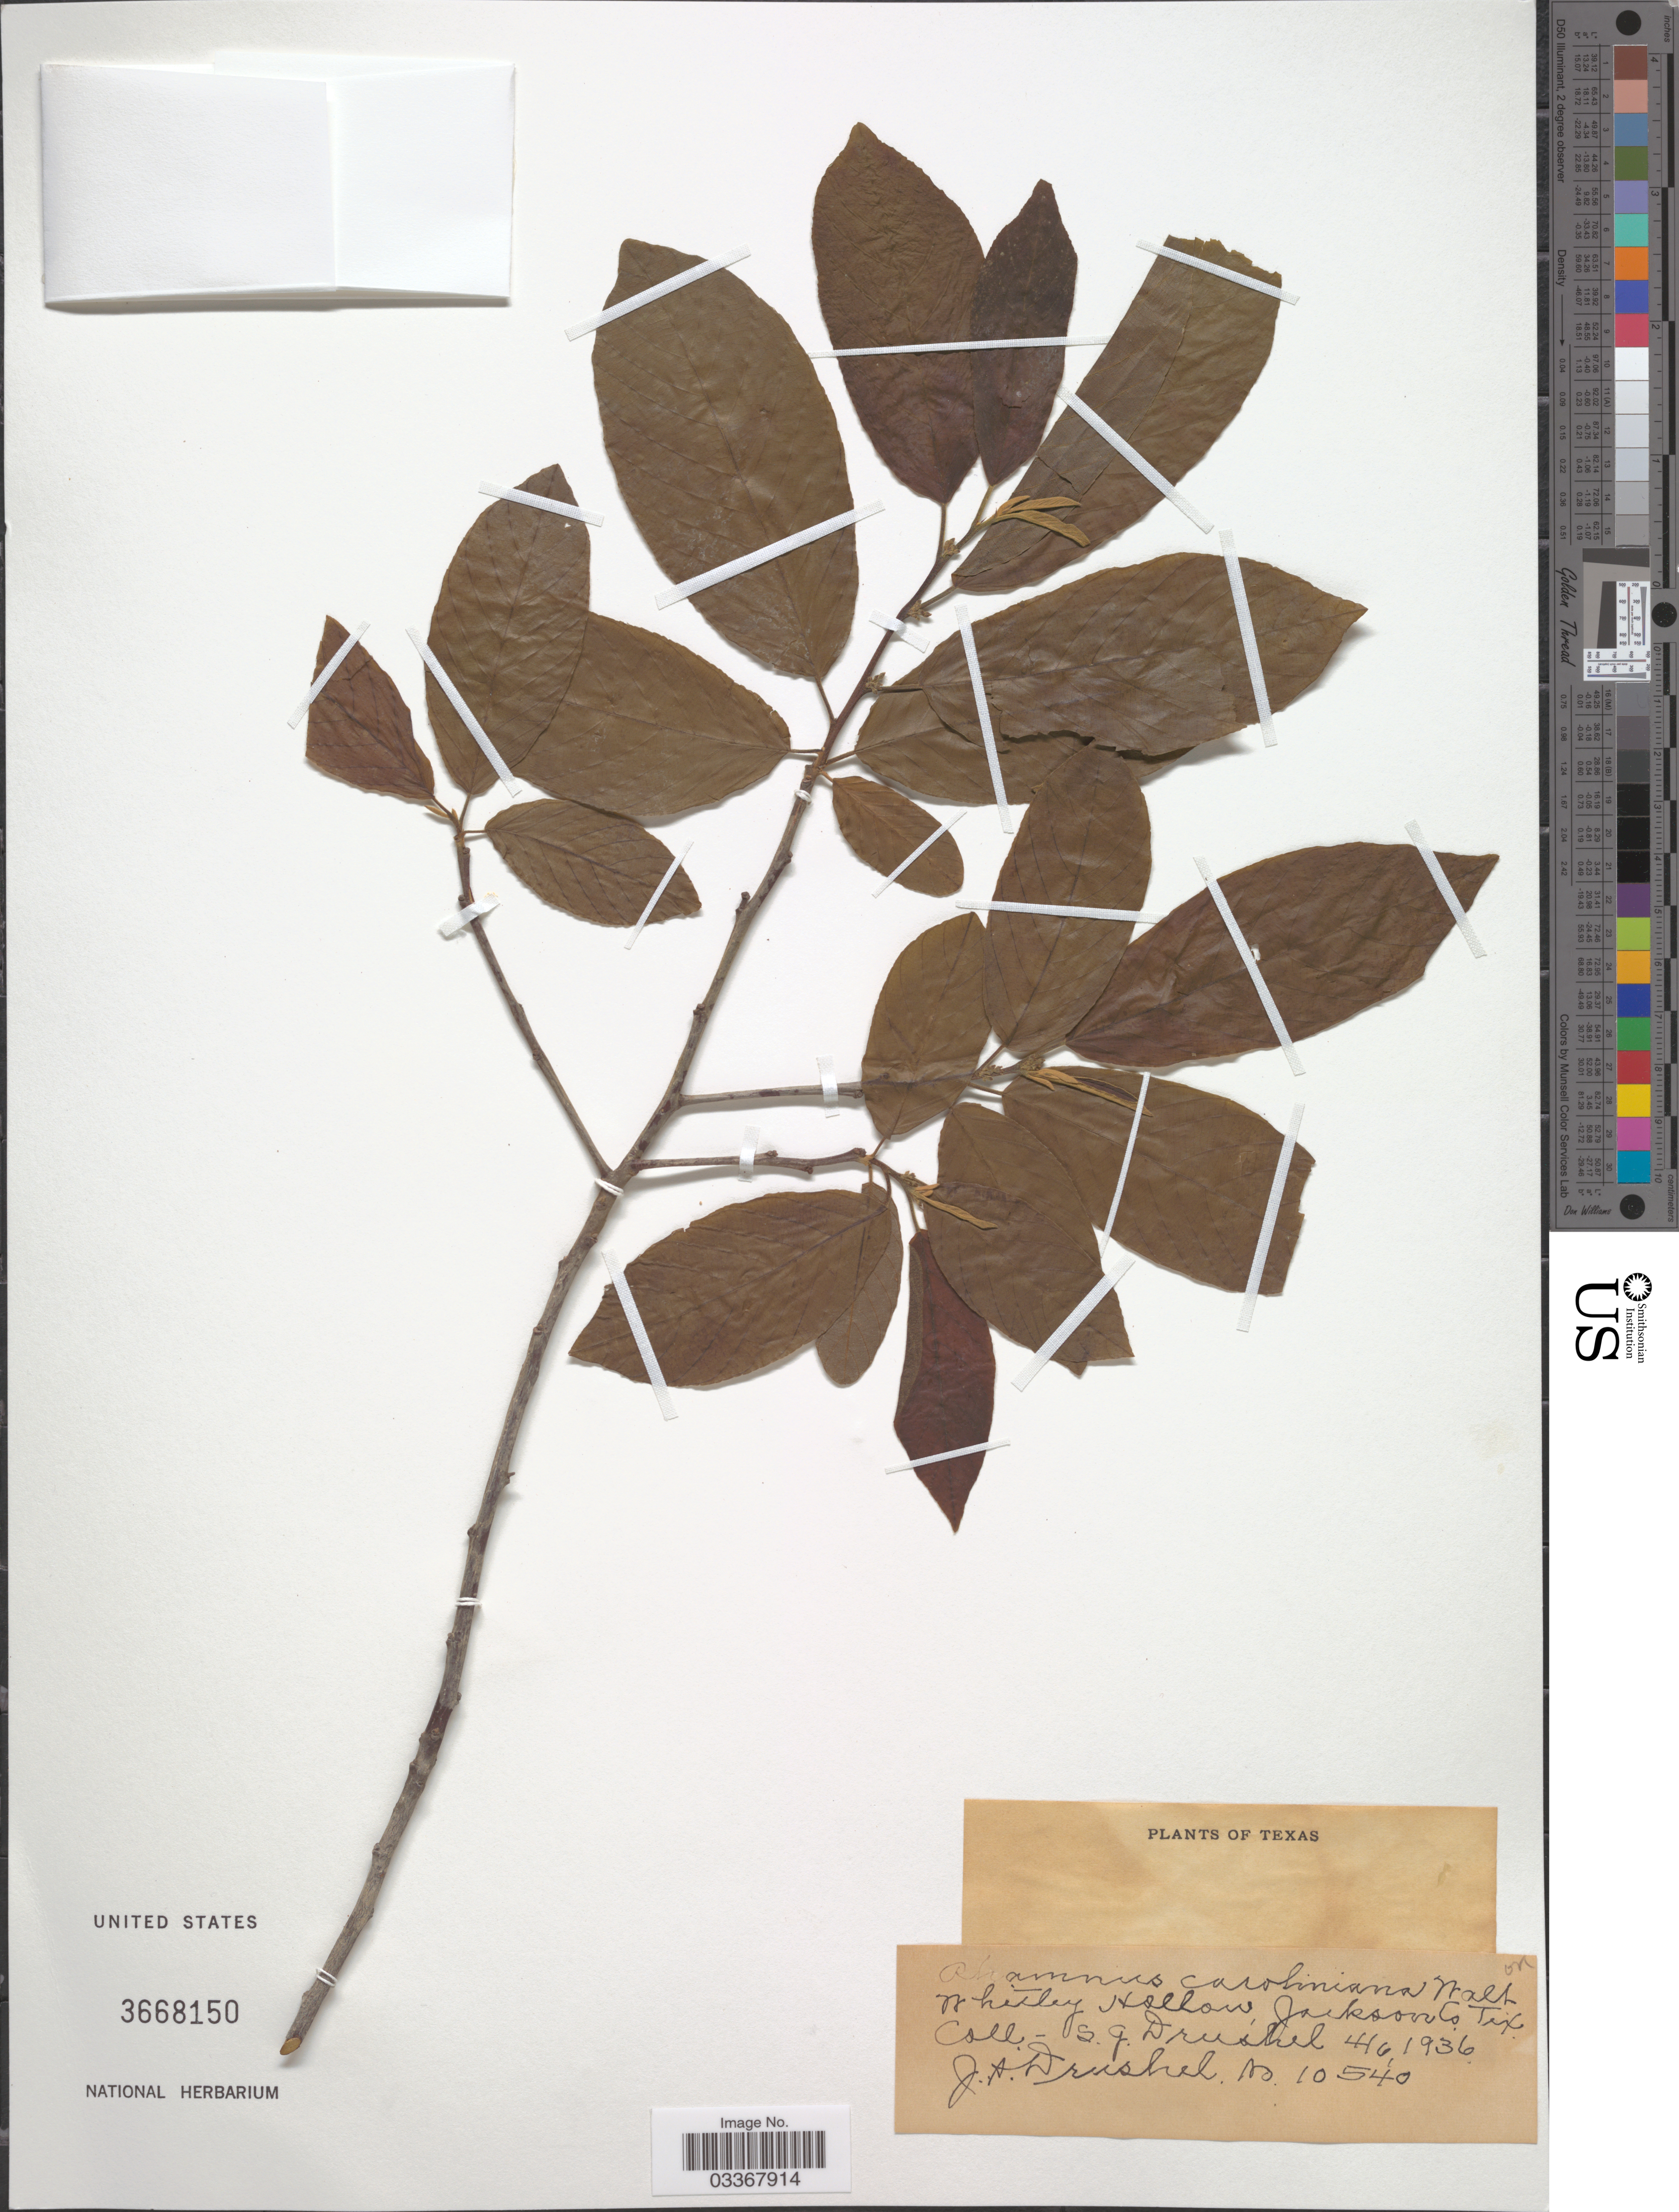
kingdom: Plantae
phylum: Tracheophyta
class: Magnoliopsida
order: Rosales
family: Rhamnaceae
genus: Frangula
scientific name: Frangula caroliniana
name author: (Walter) A. Gray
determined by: Strong, Mark T., (BOT), Smithsonian Institution - National Museum of Natural History (UNITED STATES)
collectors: S. Drushel & J. A. Drushel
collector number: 10540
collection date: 1936-06-04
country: United States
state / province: Texas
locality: Whitley Hollow, Jackson Co.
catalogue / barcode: US 3668150